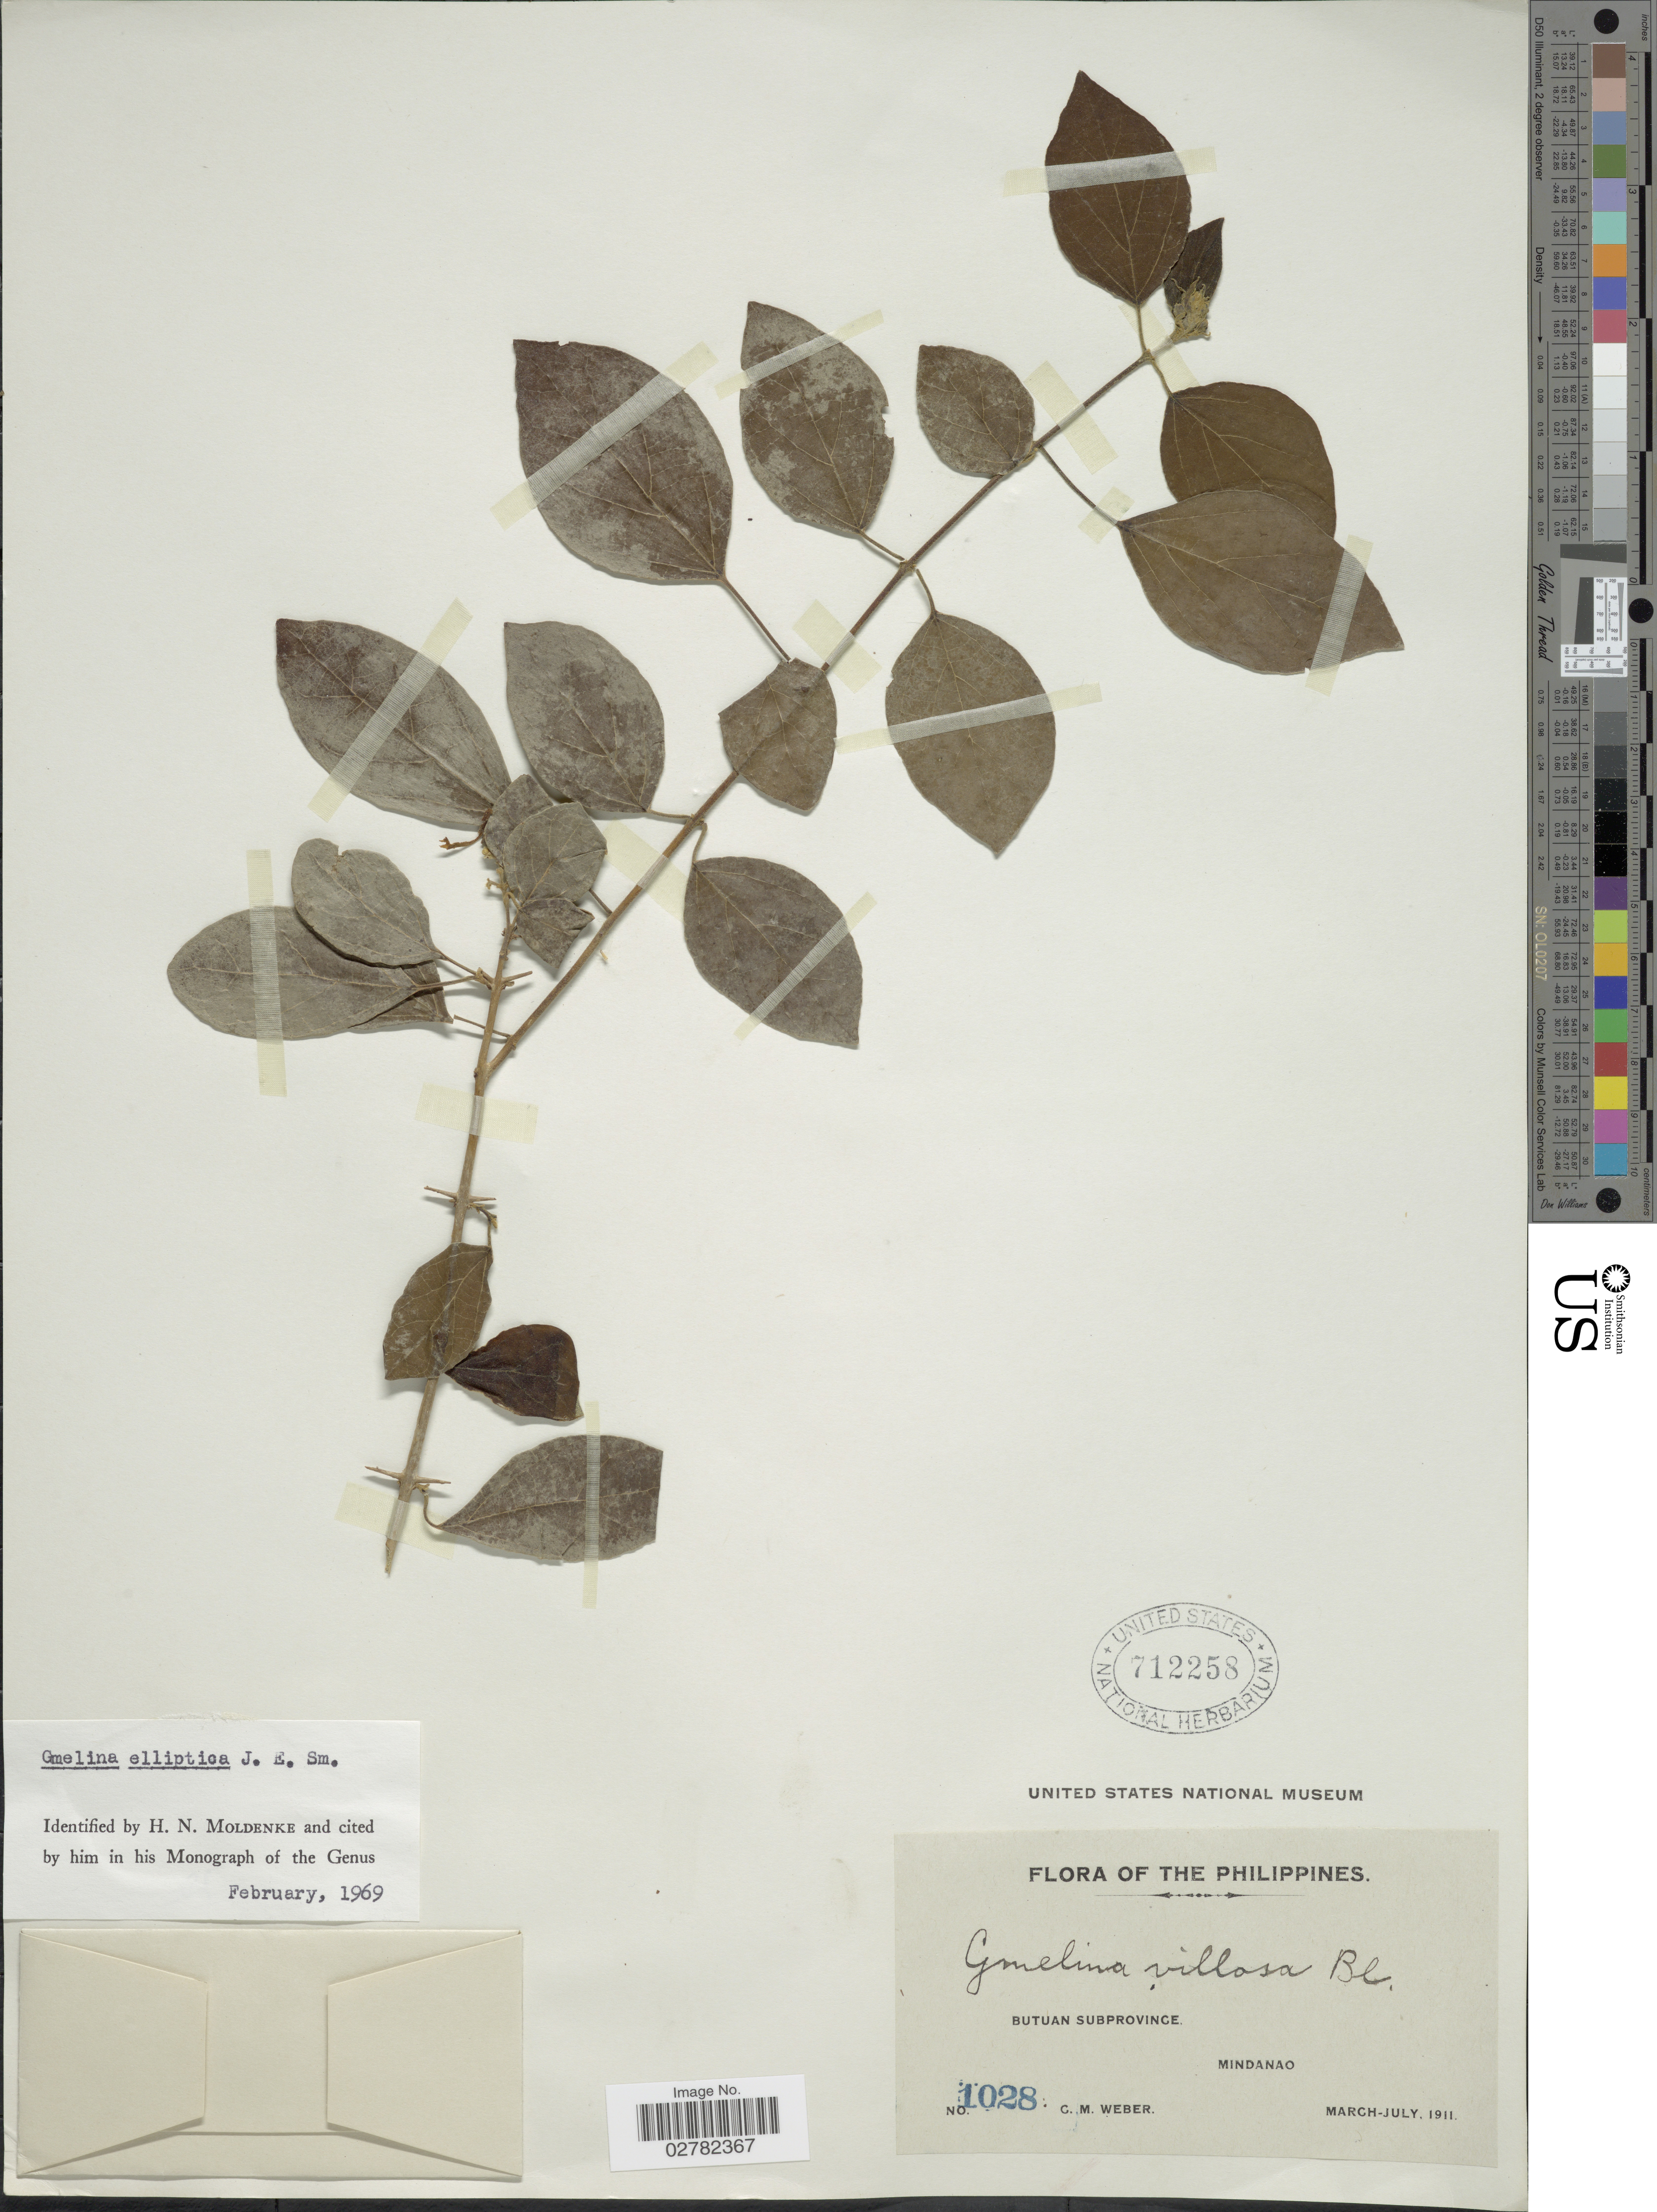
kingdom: Plantae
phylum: Tracheophyta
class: Magnoliopsida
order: Lamiales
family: Lamiaceae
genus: Gmelina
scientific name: Gmelina elliptica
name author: Sm.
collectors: C. M. Weber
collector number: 1028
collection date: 1911-03/1911-07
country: Philippines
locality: Butan Subprovince, Mindanao.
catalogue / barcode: US 712258